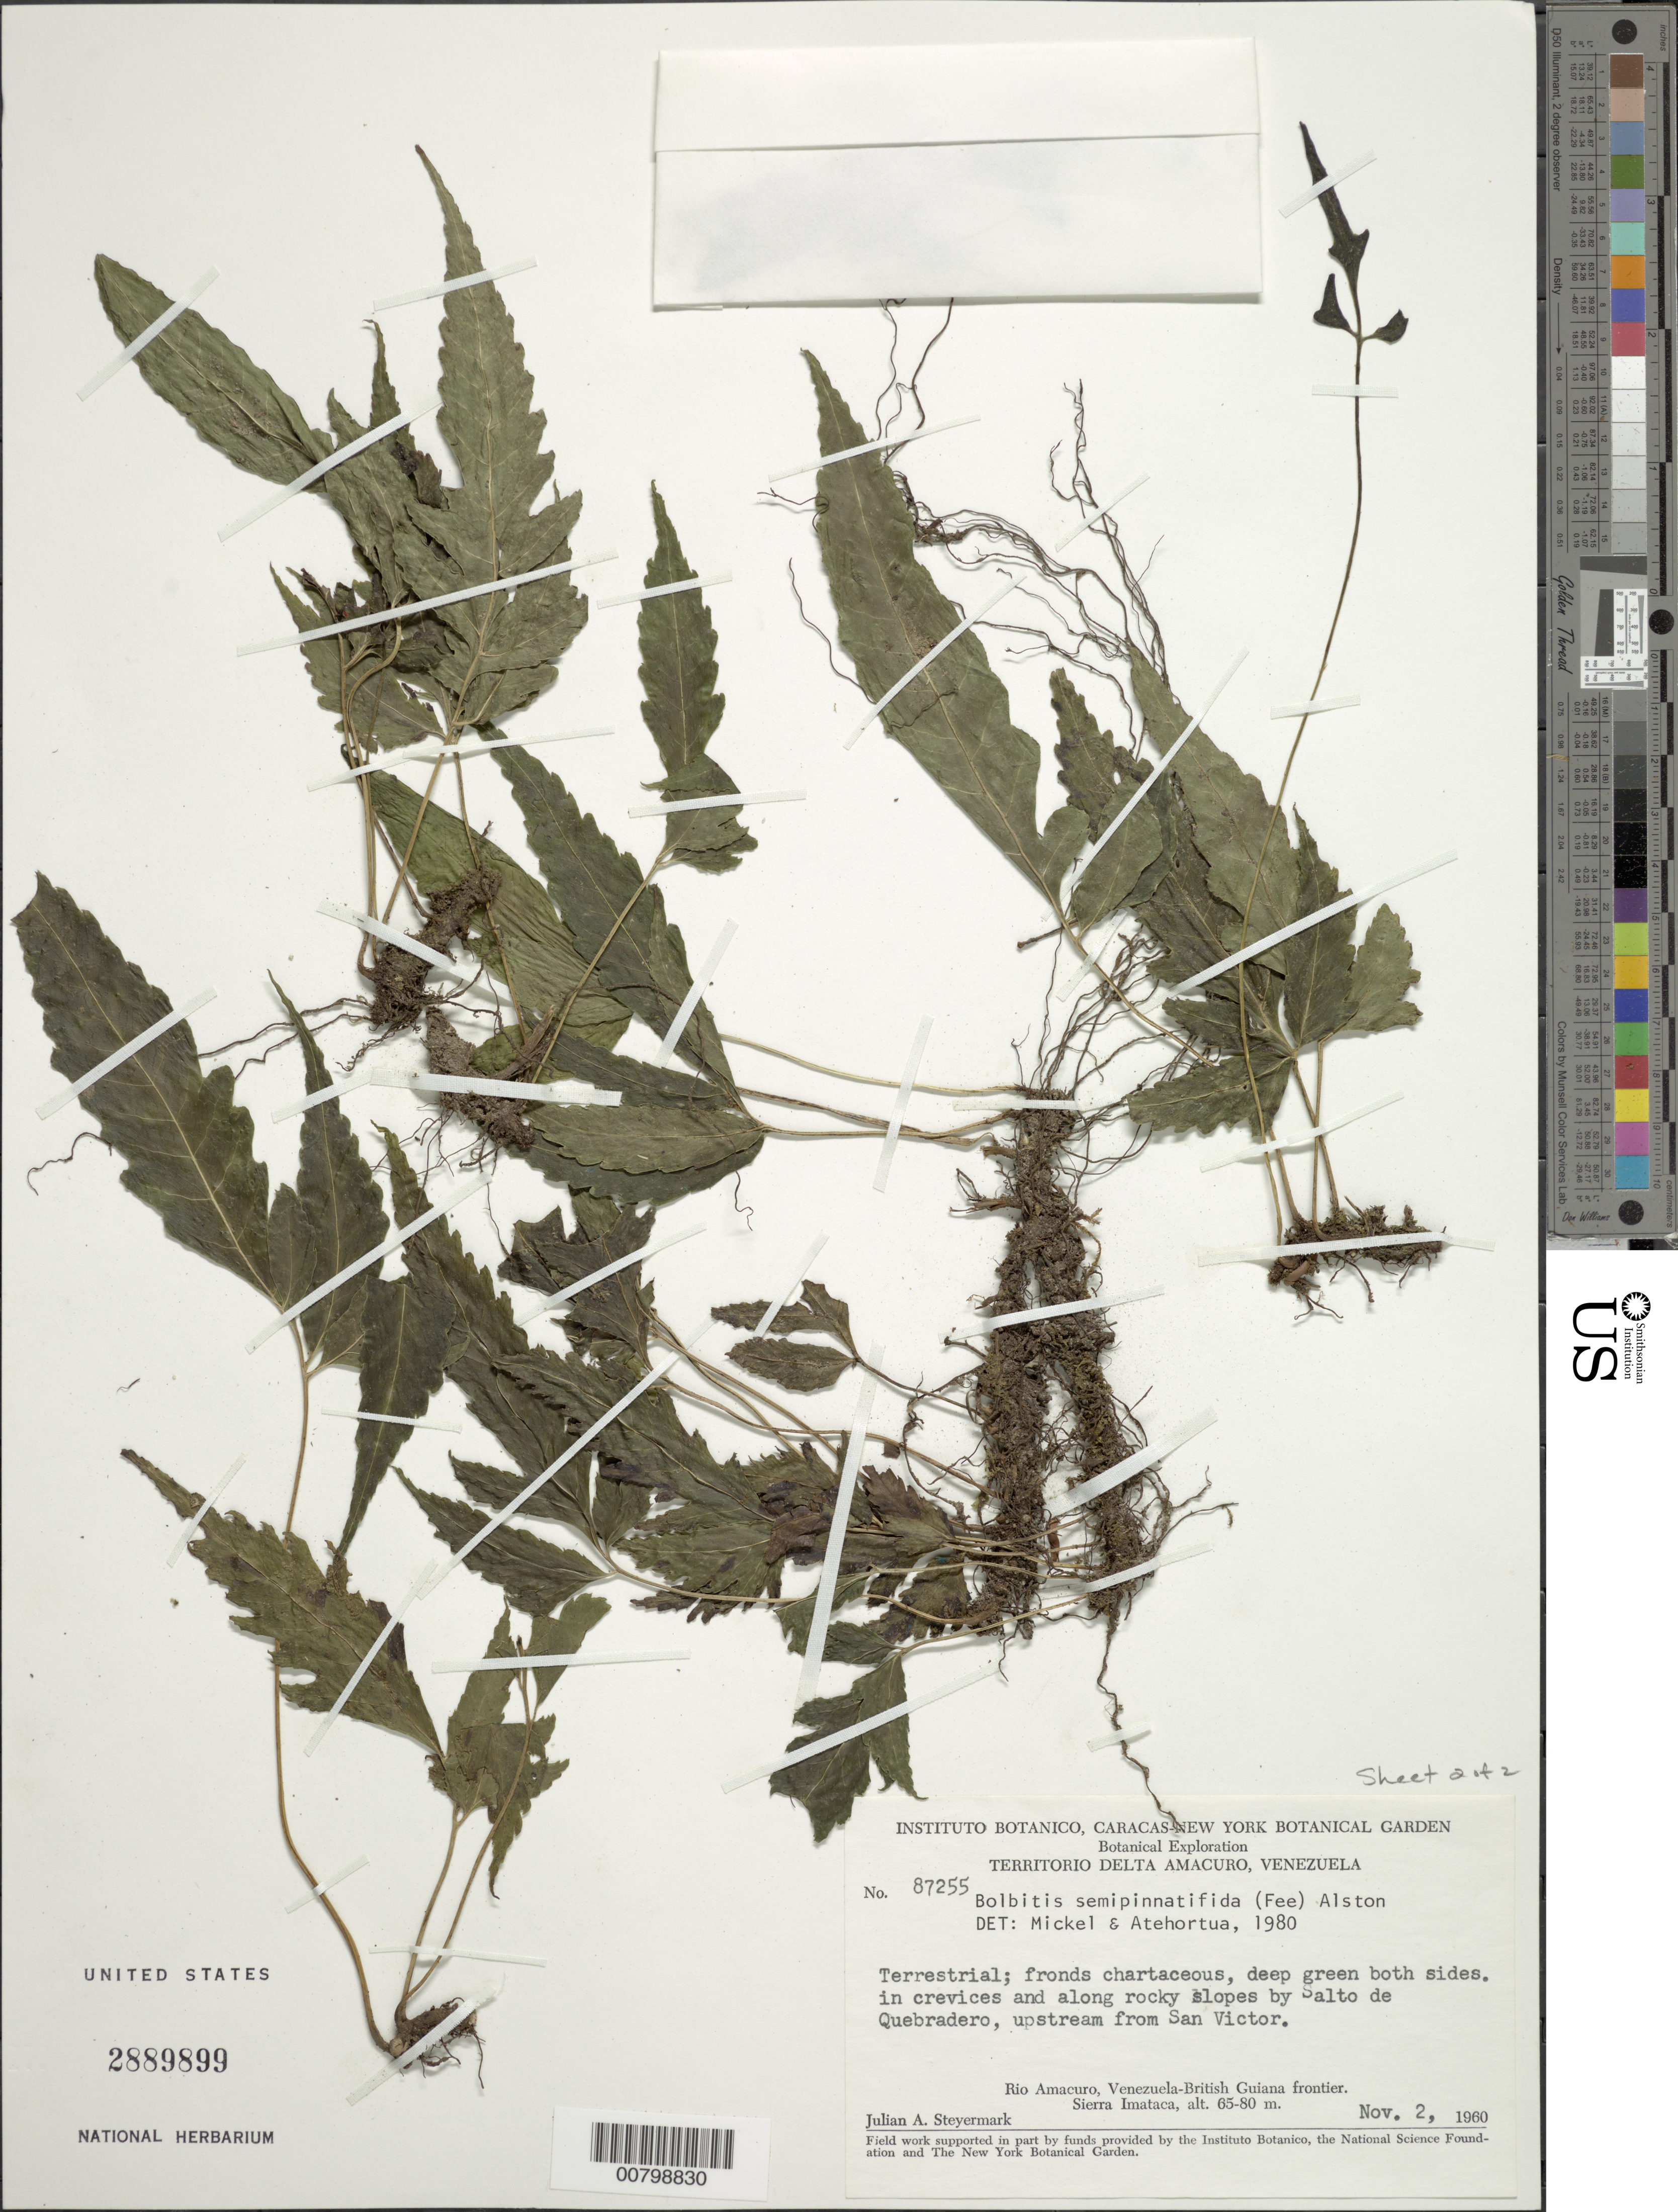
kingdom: Plantae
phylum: Tracheophyta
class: Polypodiopsida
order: Polypodiales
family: Dryopteridaceae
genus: Bolbitis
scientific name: Bolbitis semipinnatifida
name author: (Fée) Alston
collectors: J. Steyermark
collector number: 87255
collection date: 1960-11-02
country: Venezuela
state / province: Delta Amacuro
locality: Deep green both sides in crevices and along rocky slopes by Salto de Quebradero, upstream from San Victor, Rio Amacuro, Venezuela-British Guiana frontier, Sierra Imataca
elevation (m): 65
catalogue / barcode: US 2889899